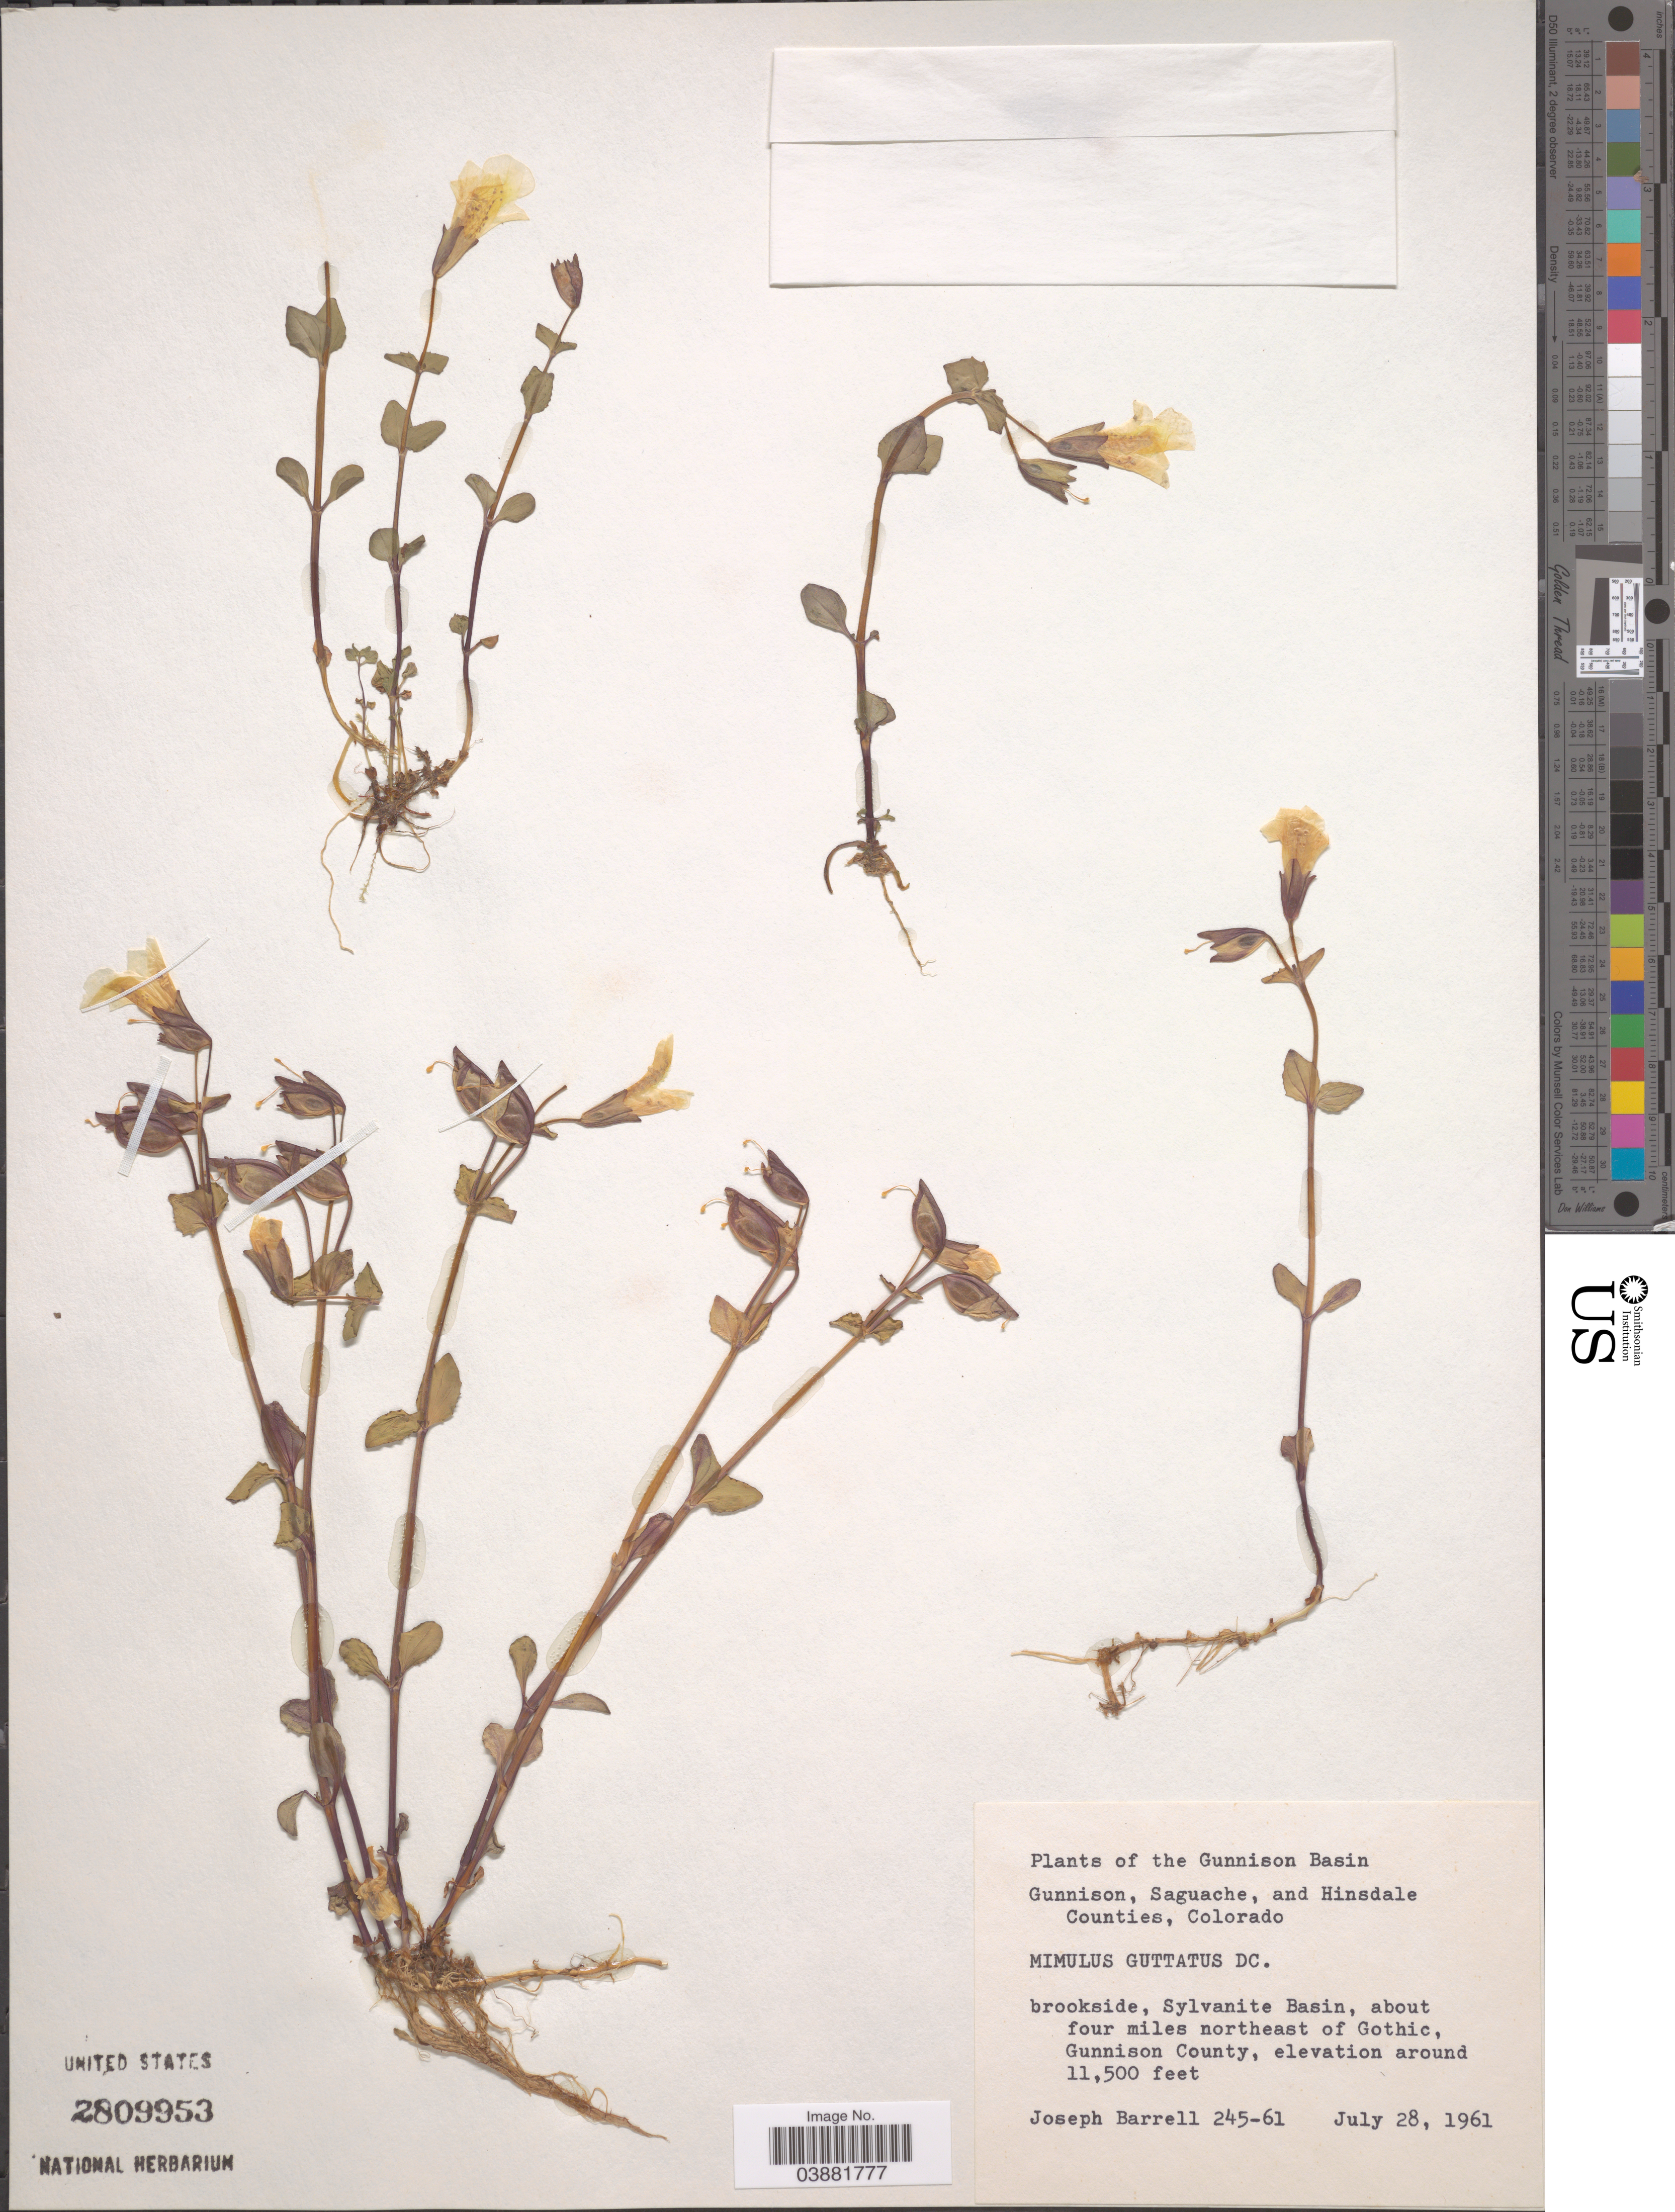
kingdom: Plantae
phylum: Tracheophyta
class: Magnoliopsida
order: Lamiales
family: Phrymaceae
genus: Mimulus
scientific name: Mimulus guttatus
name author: DC.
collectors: J. Barrell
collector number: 245-61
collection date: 1961-07-28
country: United States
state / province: Colorado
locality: The Gunnison Basin. About four miles northeast of Gothic, Gunnison County.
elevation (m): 3505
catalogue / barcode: US 2809953